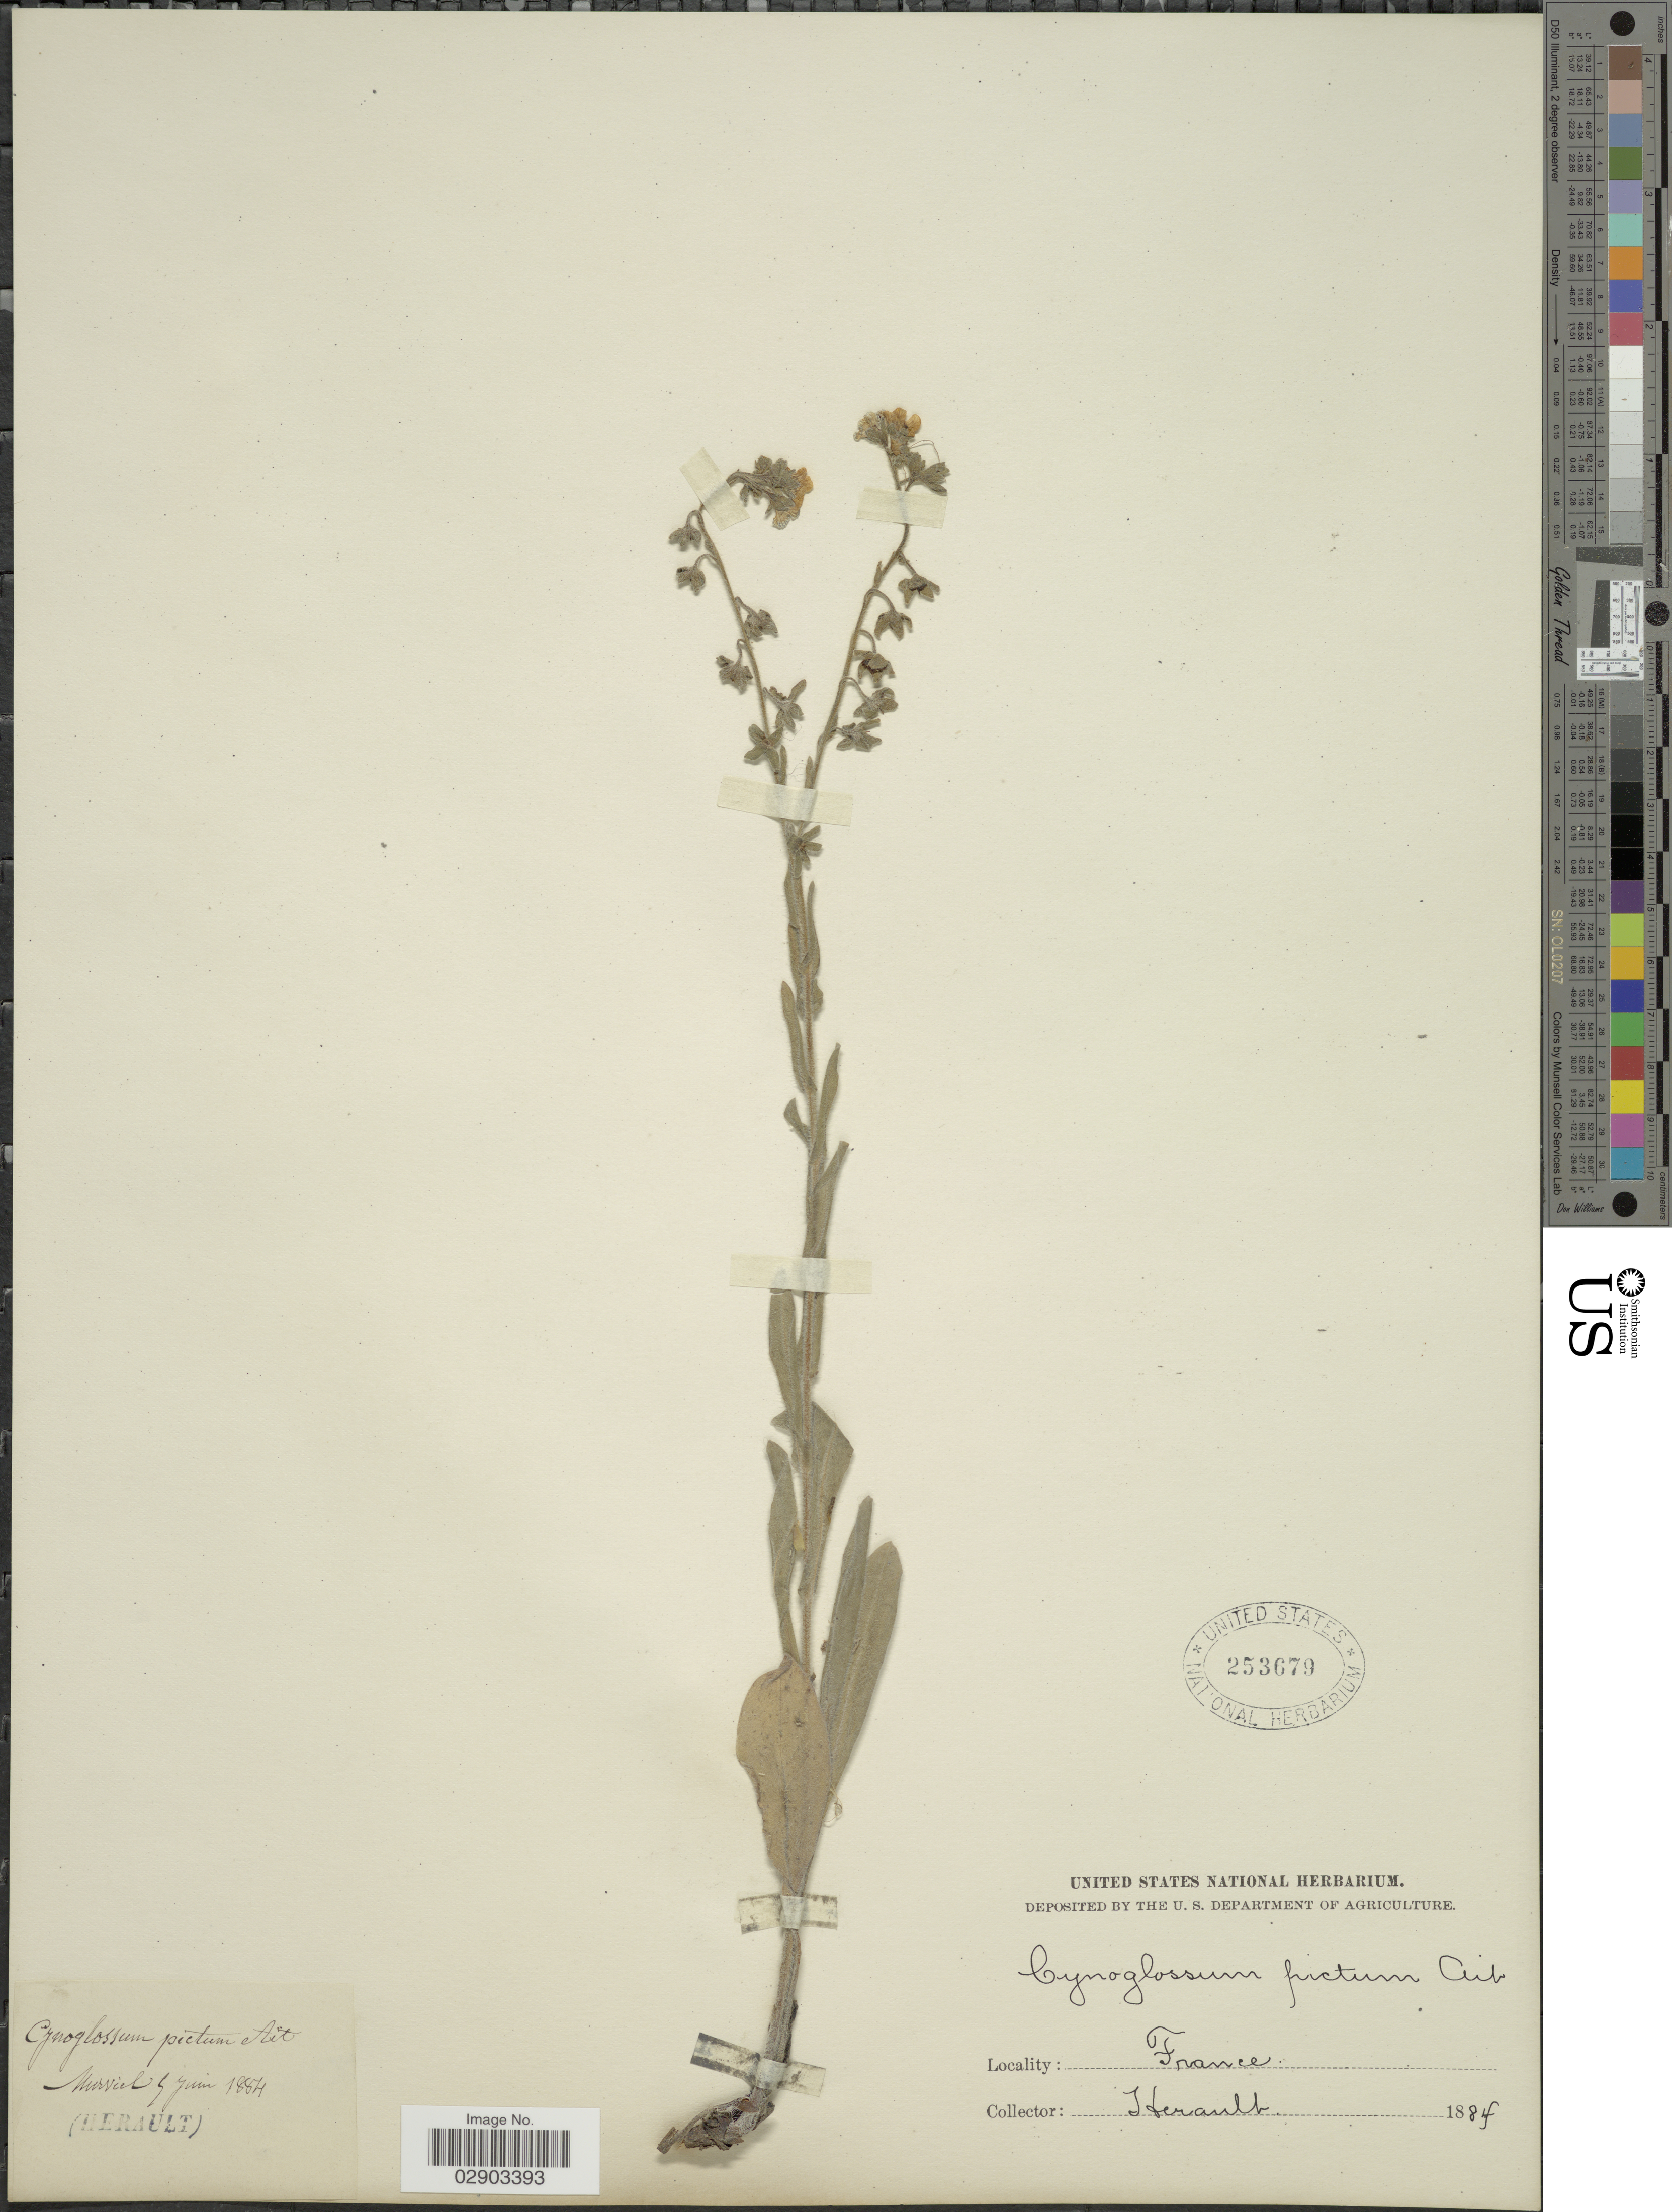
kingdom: Plantae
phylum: Tracheophyta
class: Magnoliopsida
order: Boraginales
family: Boraginaceae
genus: Cynoglossum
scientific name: Cynoglossum creticum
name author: Mill.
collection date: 1884-06-05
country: France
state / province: Occitanie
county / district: Hérault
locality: Murviel.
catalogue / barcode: US 253679